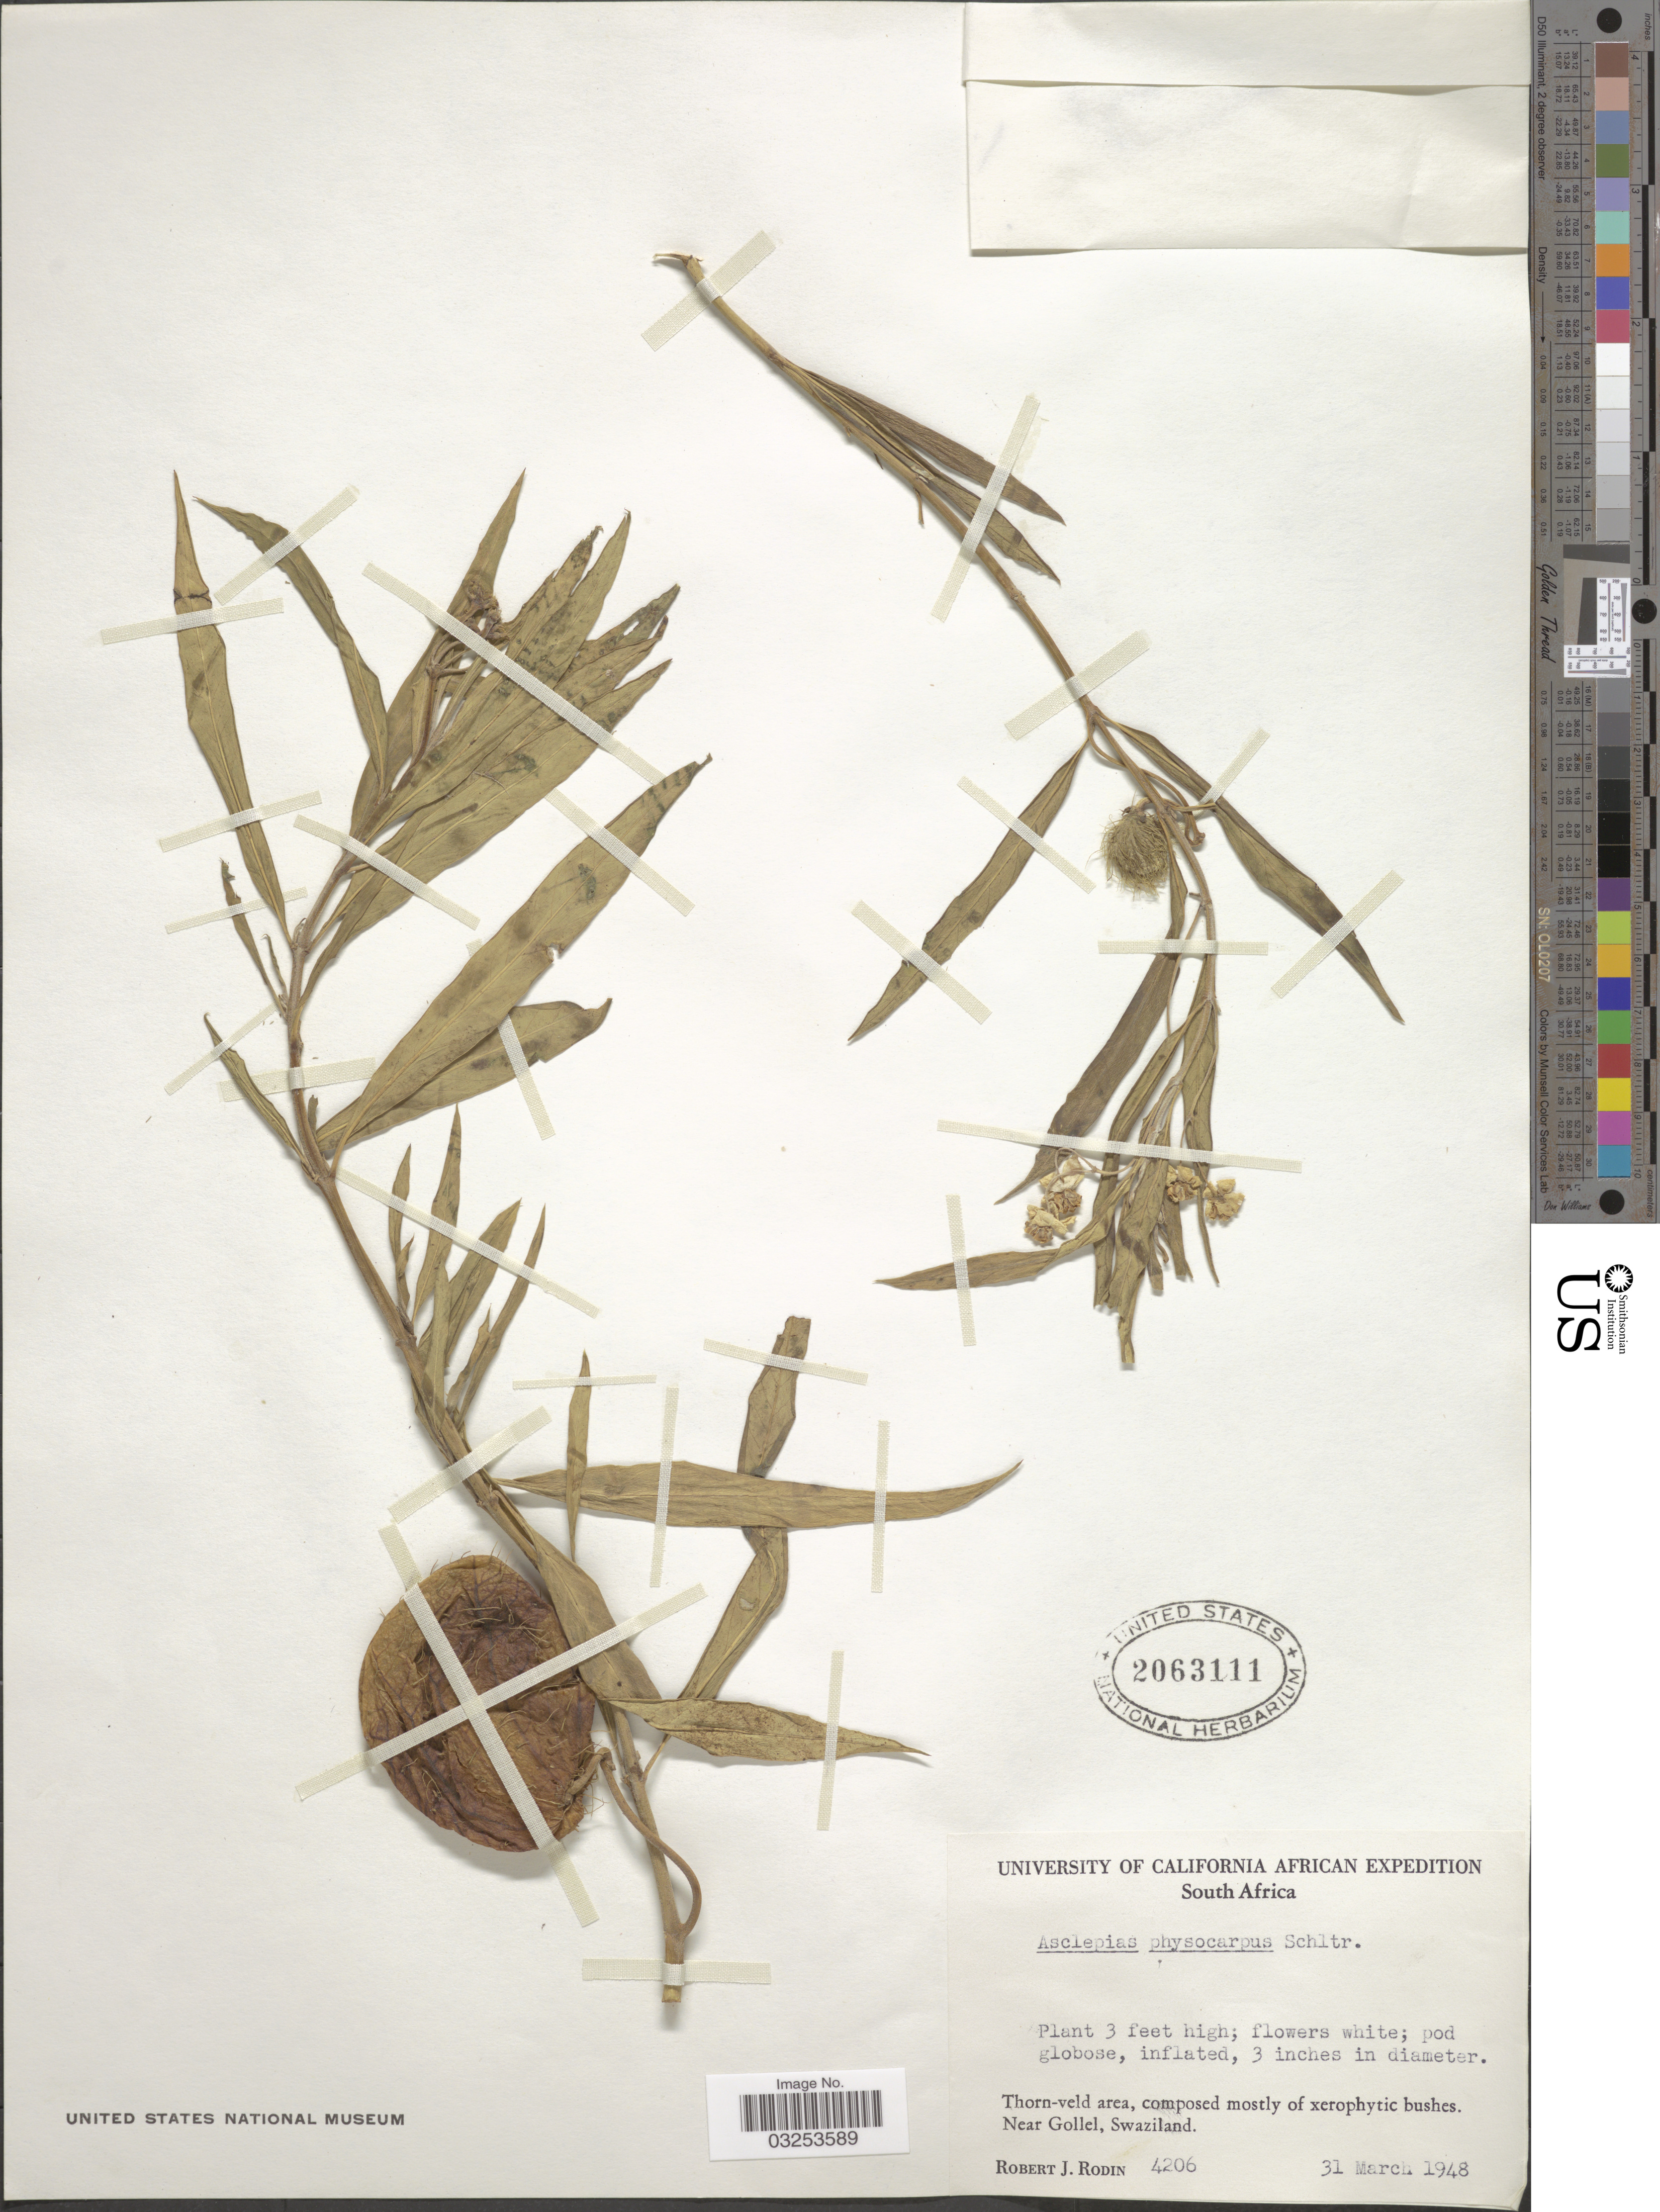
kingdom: Plantae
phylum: Tracheophyta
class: Magnoliopsida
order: Gentianales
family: Apocynaceae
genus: Gomphocarpus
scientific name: Gomphocarpus physocarpus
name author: E. Mey.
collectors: R. J. Rodin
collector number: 4206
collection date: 1948-03-31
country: Eswatini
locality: South Africa. Thorn-veld area. Near Gollel.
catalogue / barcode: US 2063111